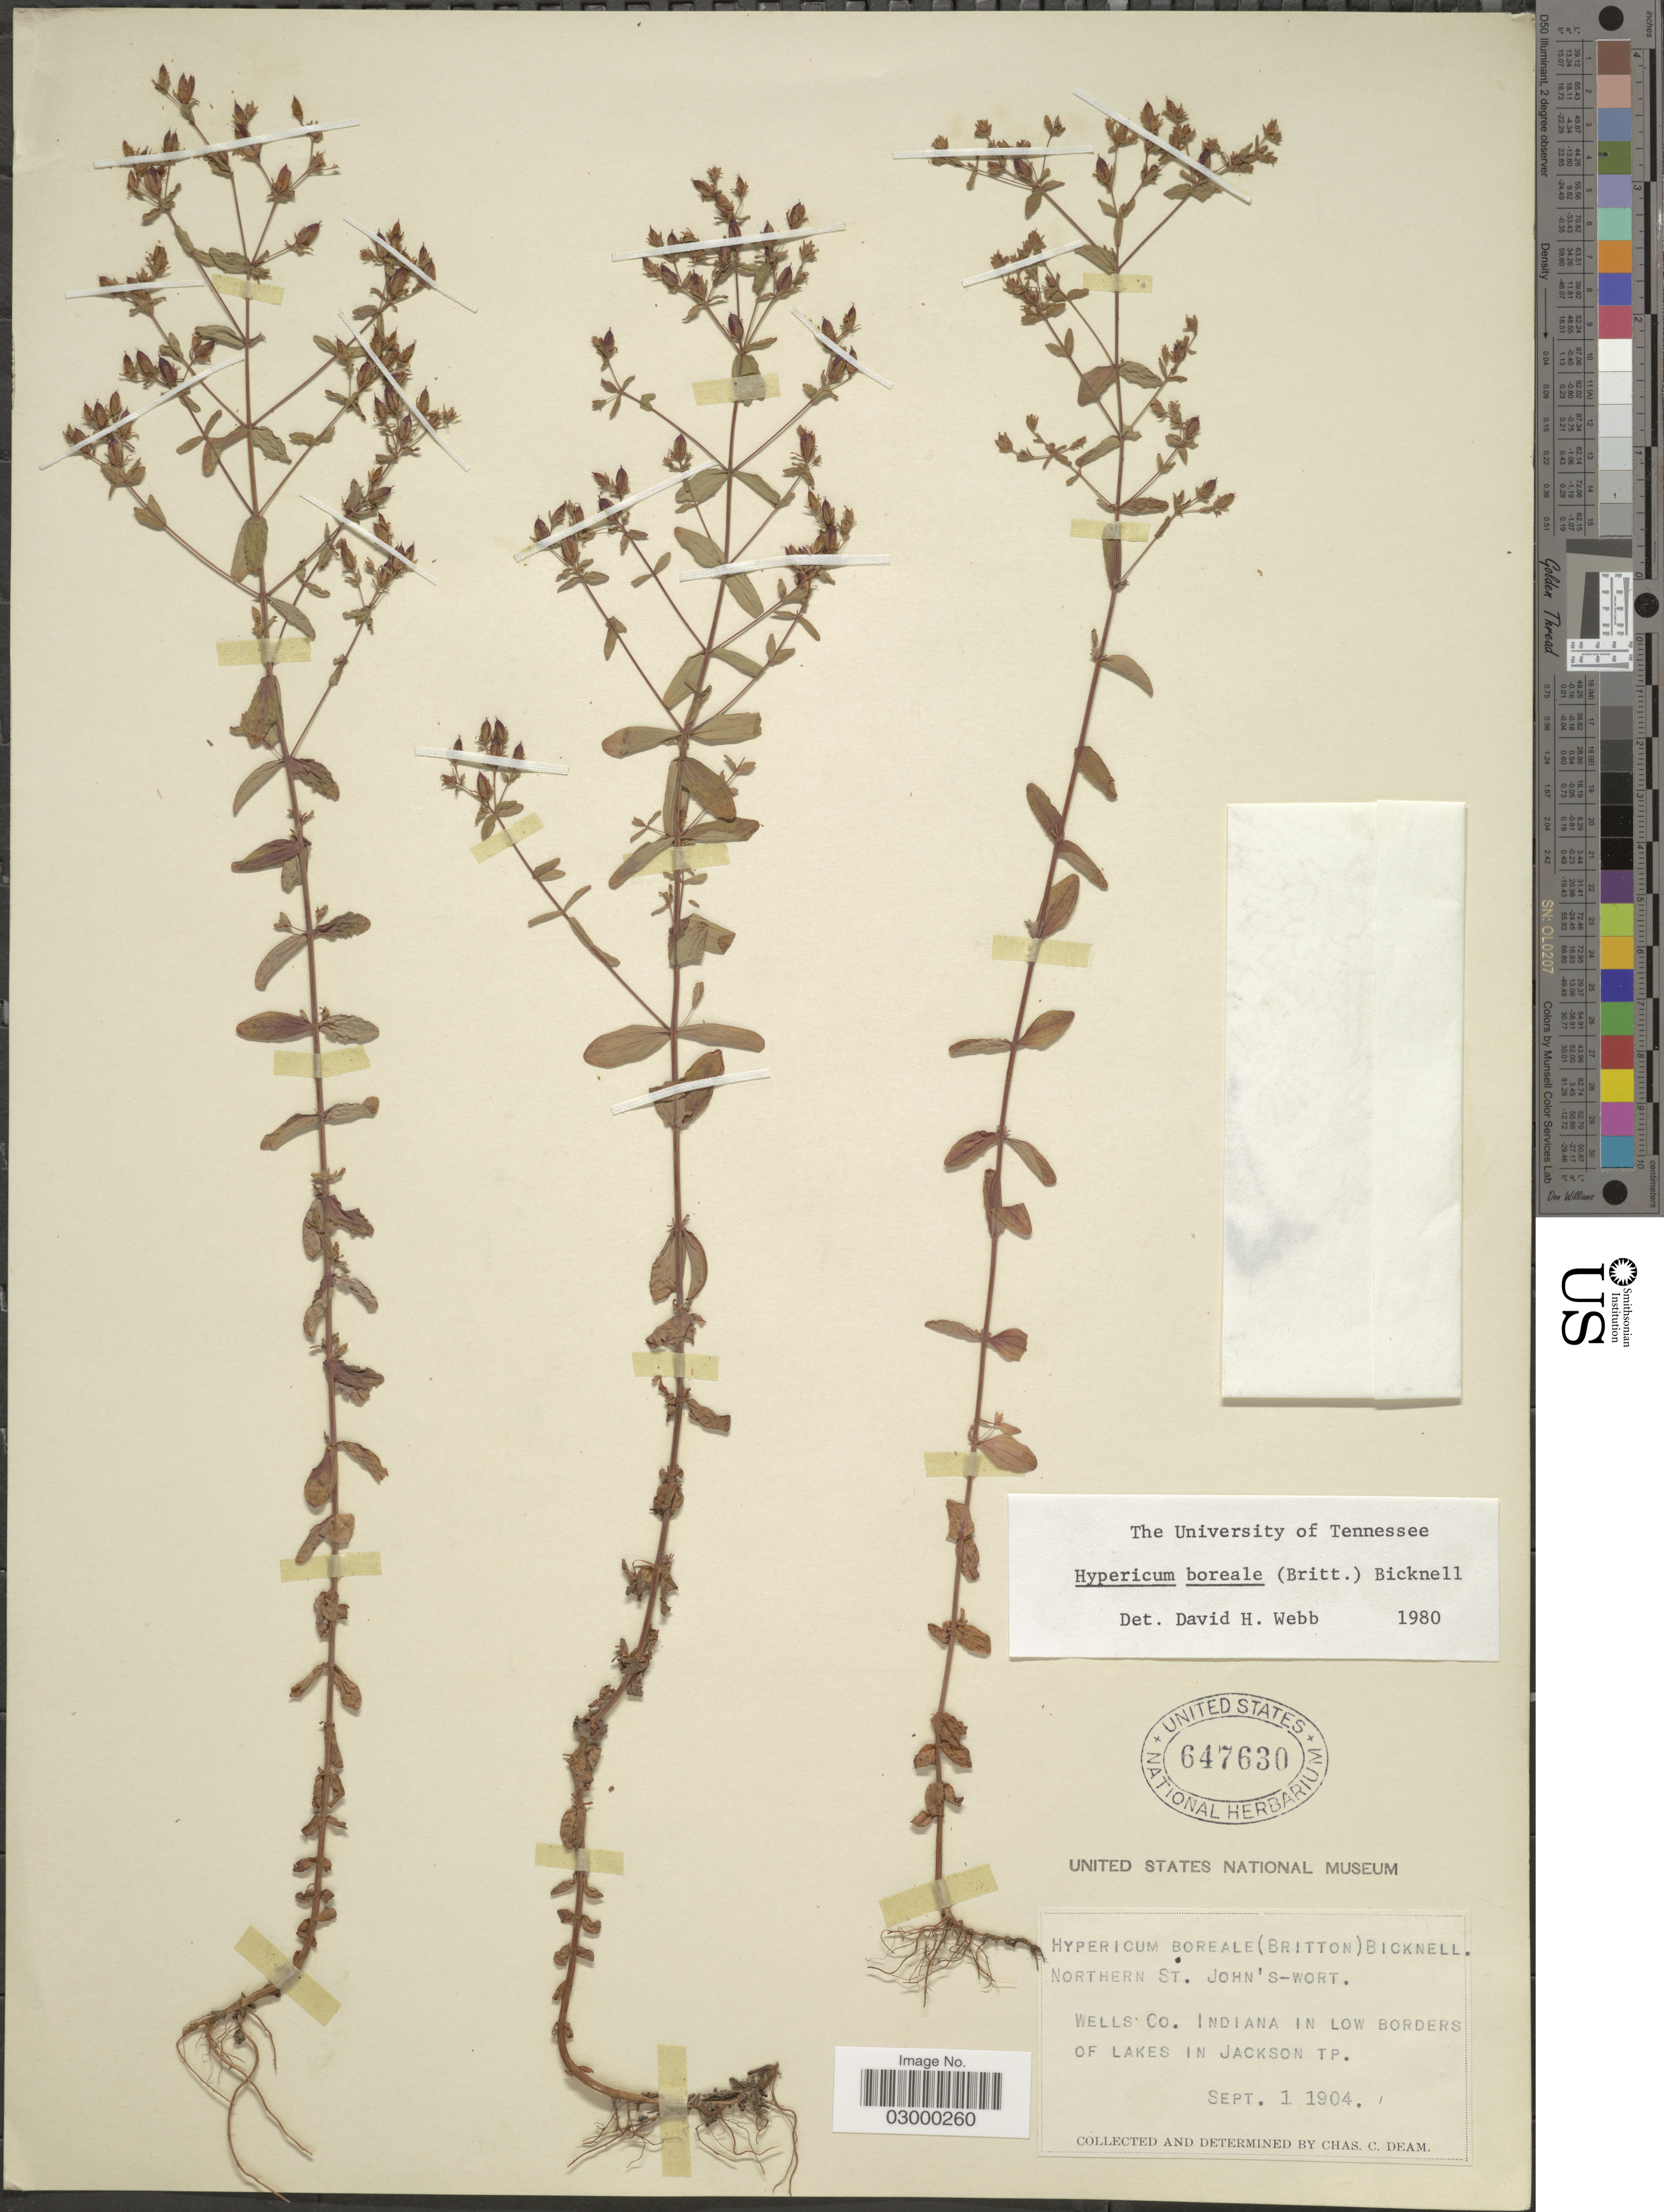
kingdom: Plantae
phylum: Tracheophyta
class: Magnoliopsida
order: Malpighiales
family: Hypericaceae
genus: Hypericum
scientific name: Hypericum boreale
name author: (Britton) E.P. Bicknell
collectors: C. Deam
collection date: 1904-09-01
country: United States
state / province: Indiana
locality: Northern St. John's-Wort, Wells Co. Indiana in Low Borders of Lakes in Jackson TP.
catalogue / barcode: US 647630